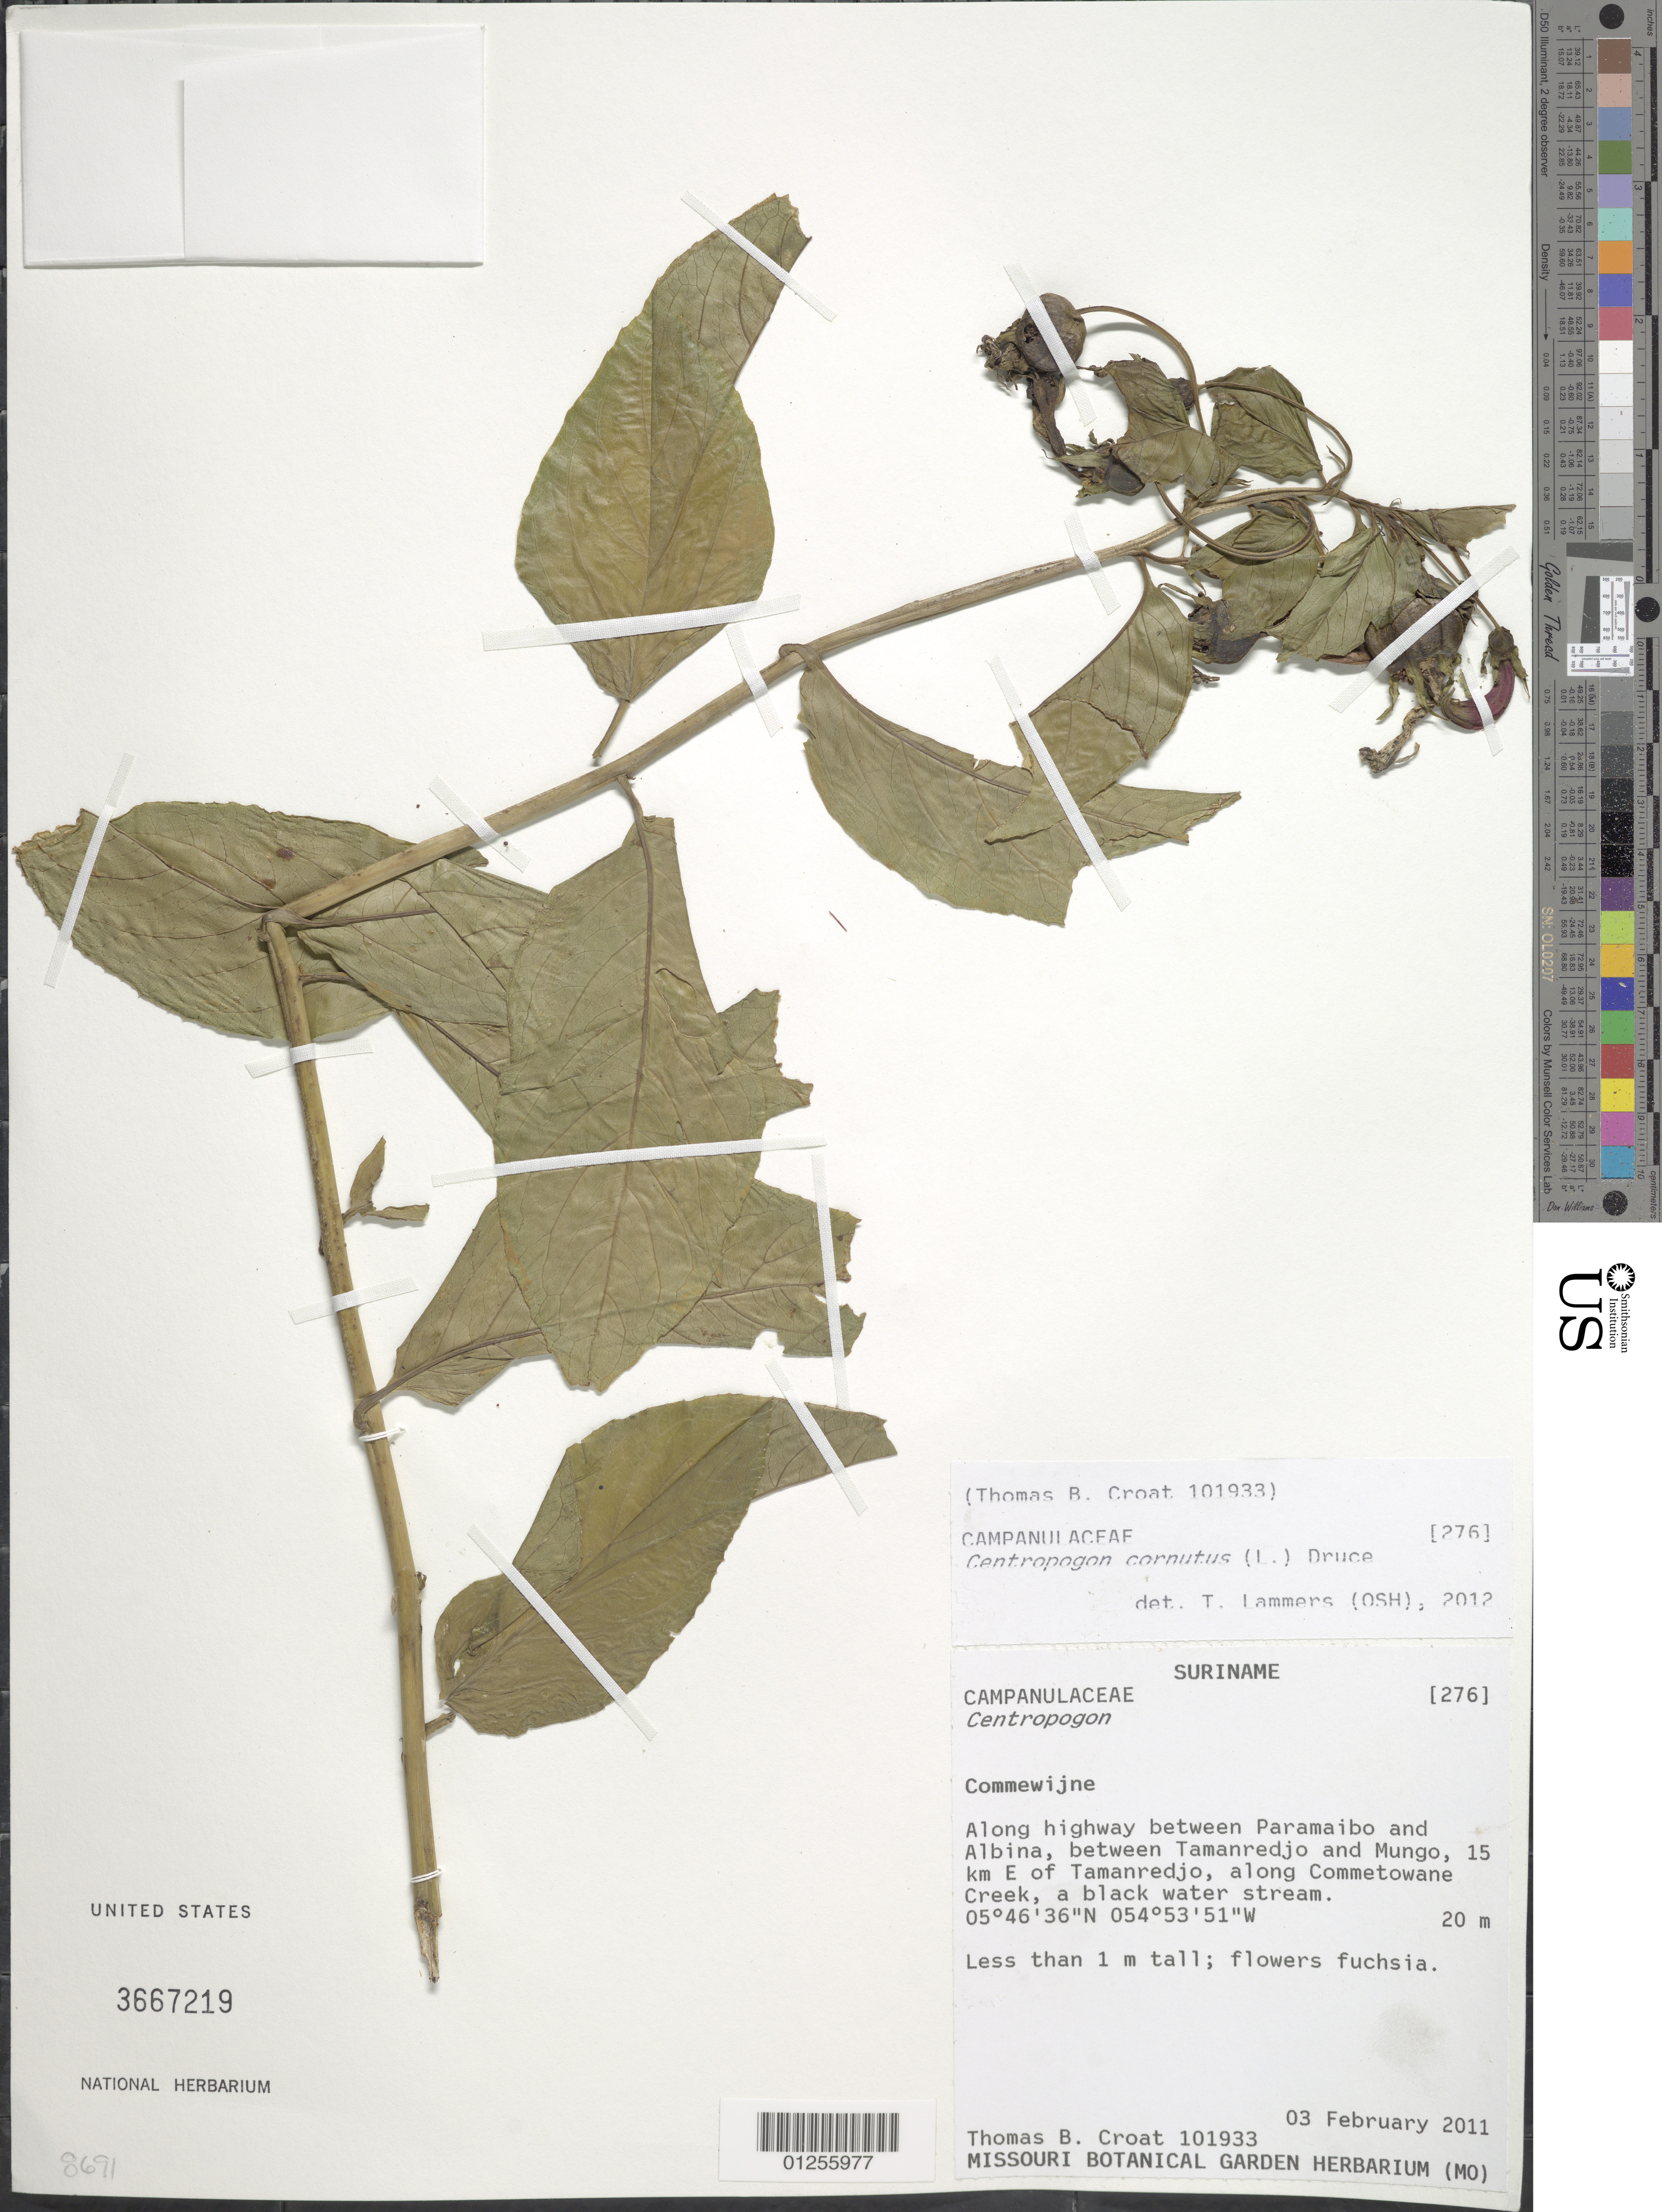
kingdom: Plantae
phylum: Tracheophyta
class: Magnoliopsida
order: Asterales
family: Campanulaceae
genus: Centropogon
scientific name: Centropogon cornutus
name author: (L.) Druce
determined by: Lammers, T. G.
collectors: T. B. Croat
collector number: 101933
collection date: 2011-02-03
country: Suriname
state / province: Commewijne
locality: Along highway between Paramaibo and Albina, between Tamanredjo and Mungo, 15 km E of Tamanrdjo, along Commetowane Creek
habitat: Along a black water stream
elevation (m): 20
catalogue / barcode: US 3667219